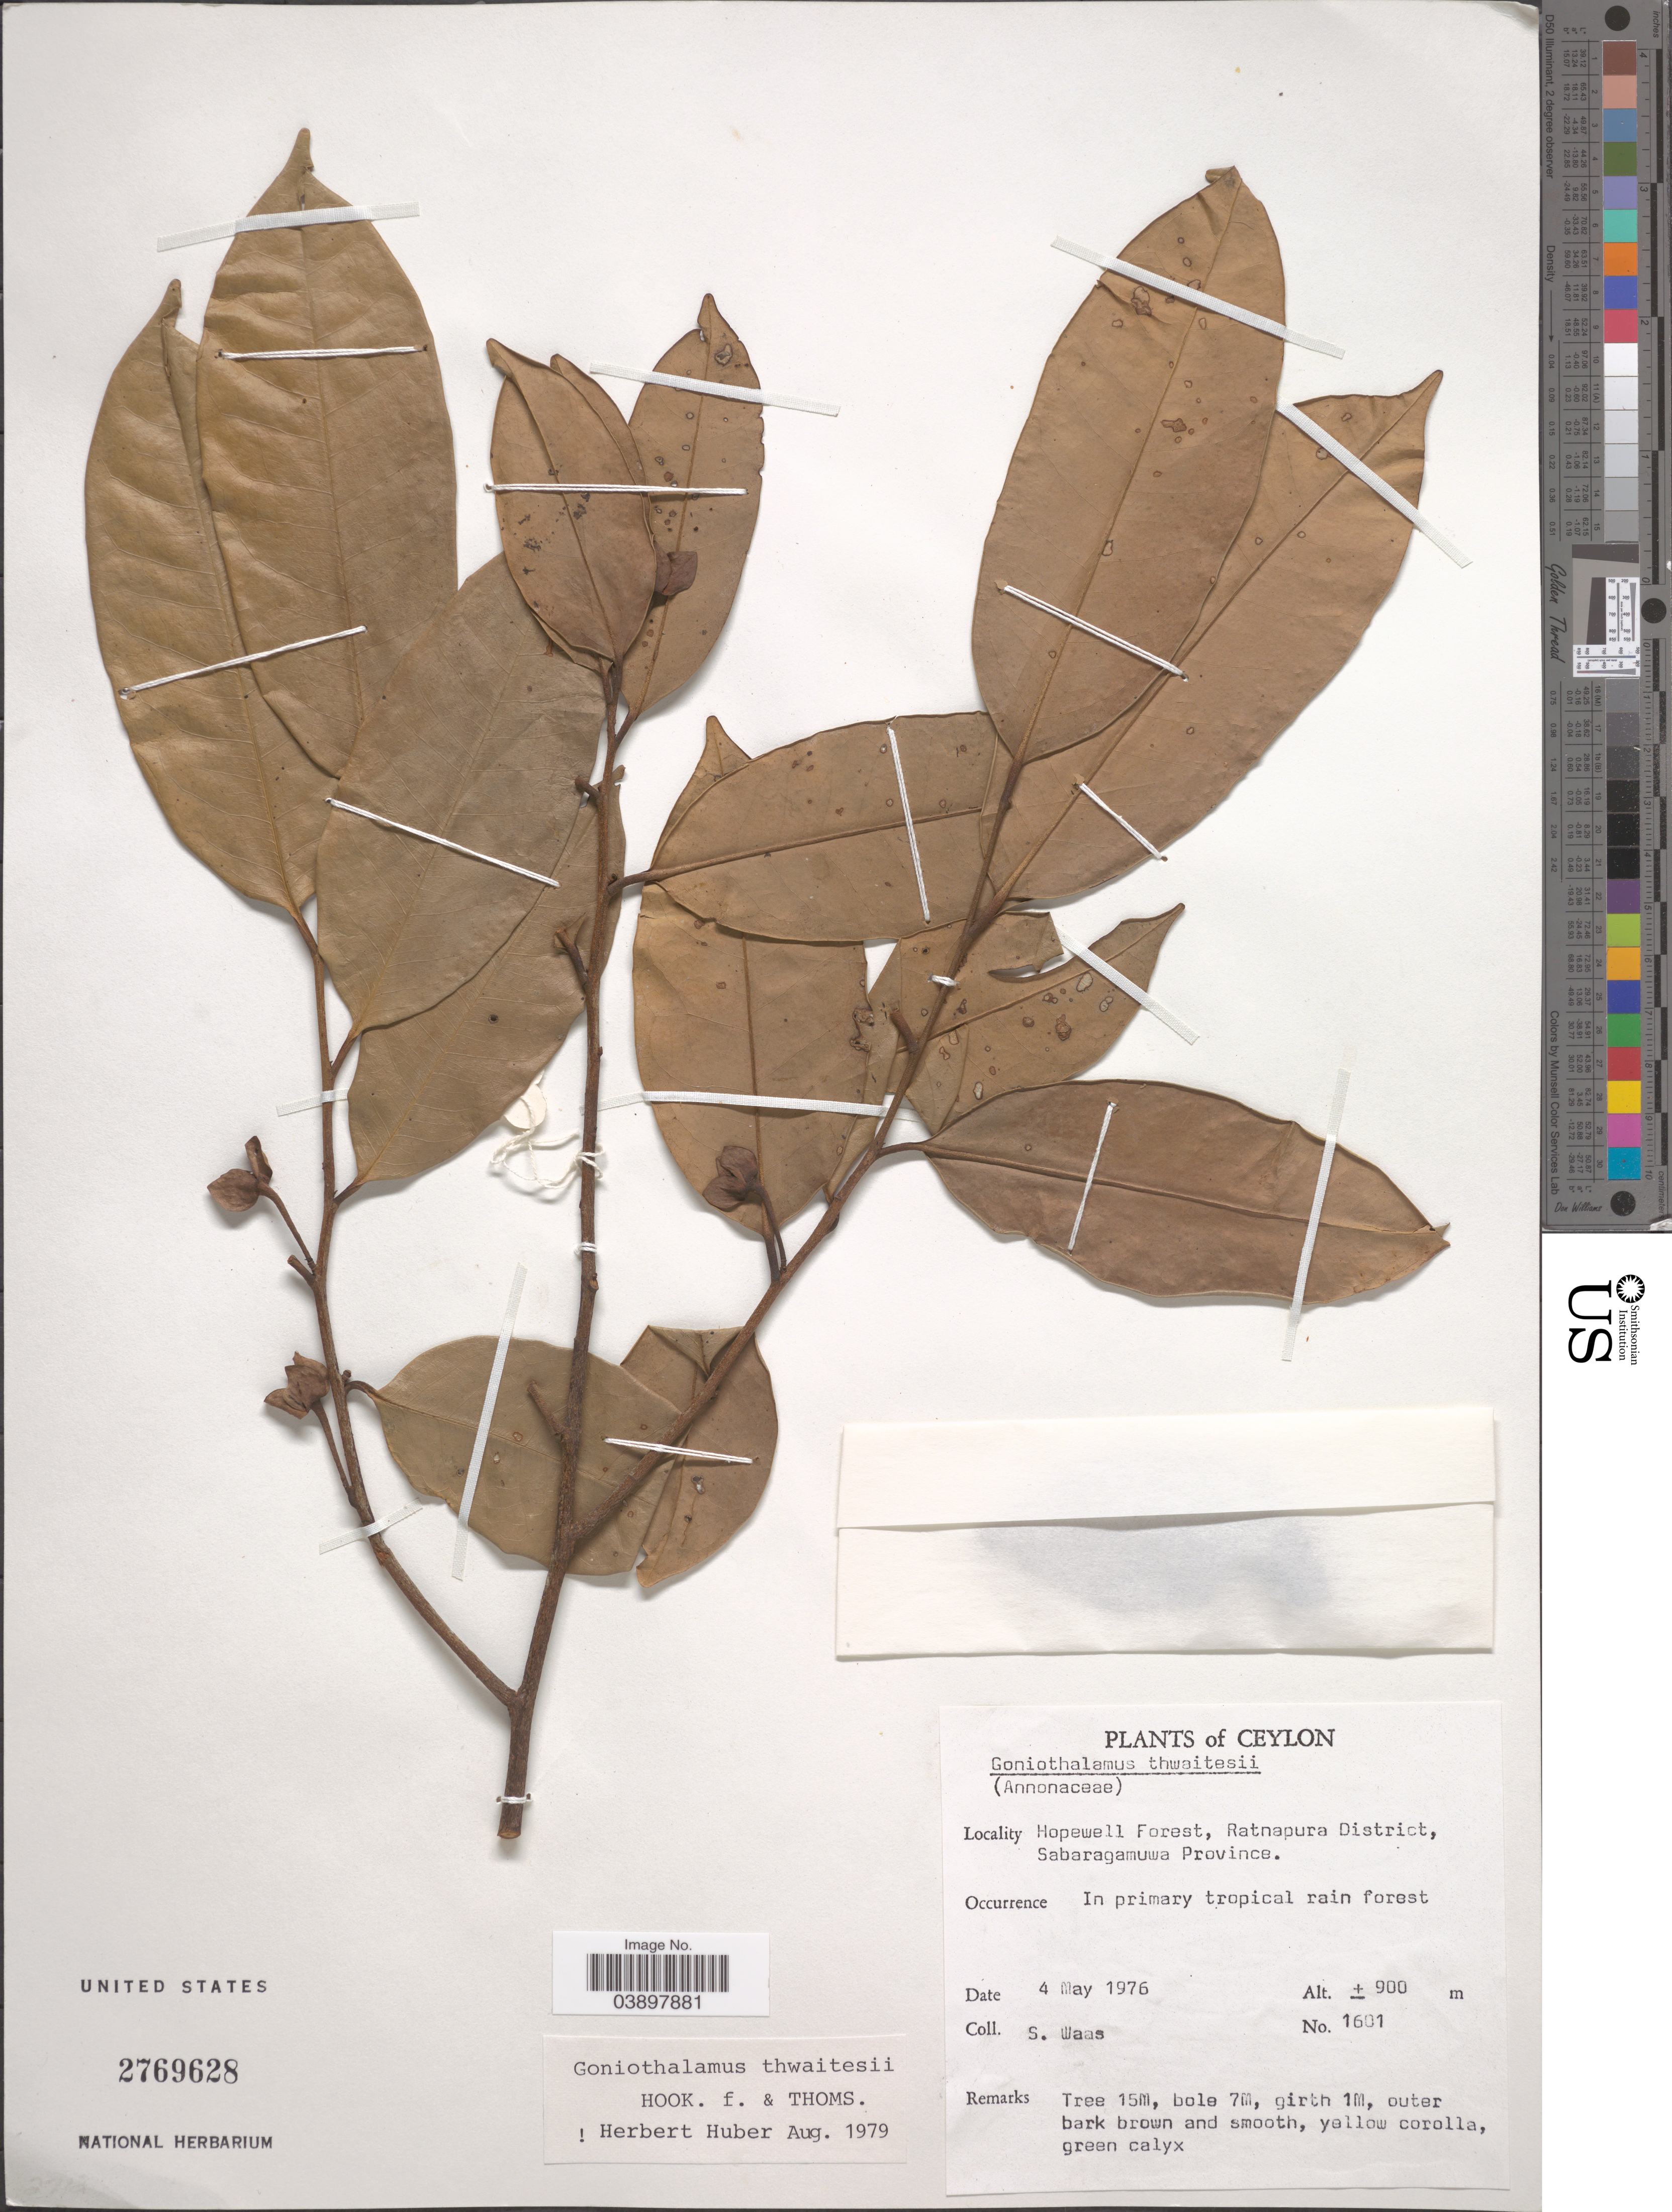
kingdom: Plantae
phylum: Tracheophyta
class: Magnoliopsida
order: Magnoliales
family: Annonaceae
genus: Goniothalamus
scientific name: Goniothalamus thwaitesii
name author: Hook. f. & Thomson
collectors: S. Waas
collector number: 1601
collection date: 1976-05-04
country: Sri Lanka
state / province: Sabaragamuwa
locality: Ceylon. Hopewell Forest, Ratnapura District.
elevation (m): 900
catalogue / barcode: US 2769628